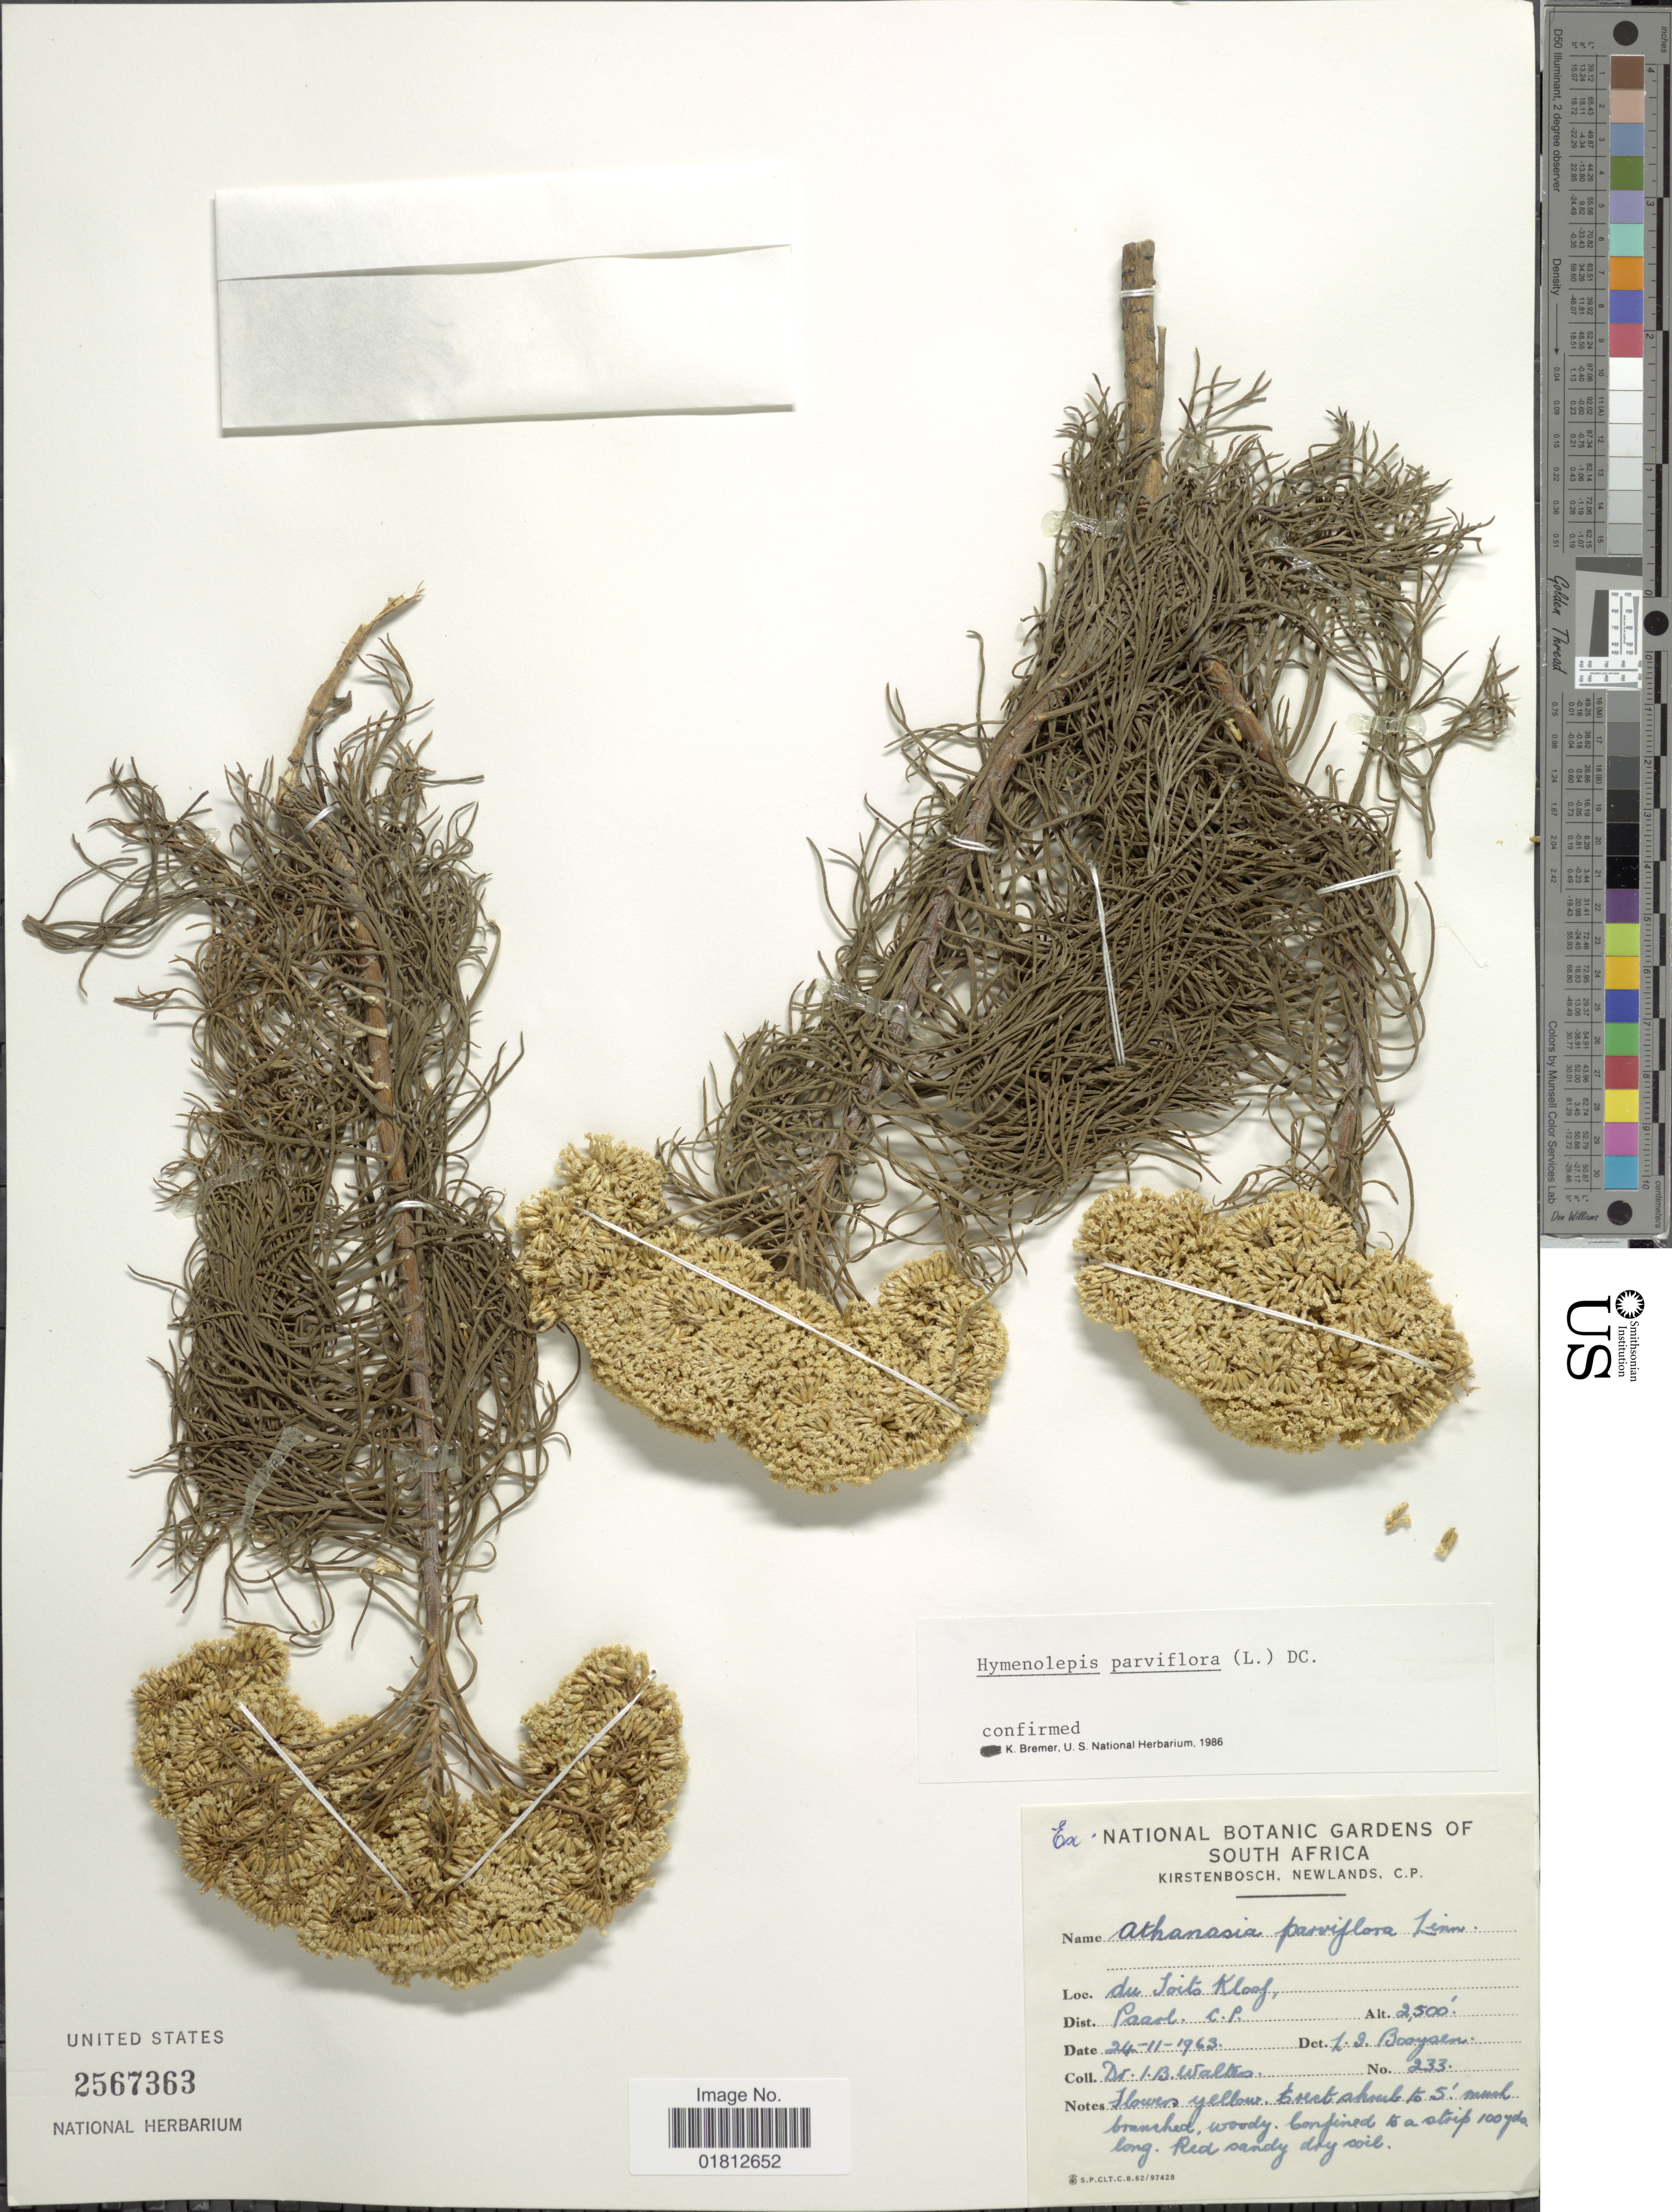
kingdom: Plantae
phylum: Tracheophyta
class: Magnoliopsida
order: Asterales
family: Asteraceae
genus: Hymenolepis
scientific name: Hymenolepis parviflora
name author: (L.) DC.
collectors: I. Walters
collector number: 233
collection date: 1963-11-24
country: South Africa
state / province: Western Cape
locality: Du Toits Kloof, Dist. Paarl, C. P.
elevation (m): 762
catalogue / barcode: US 2567363